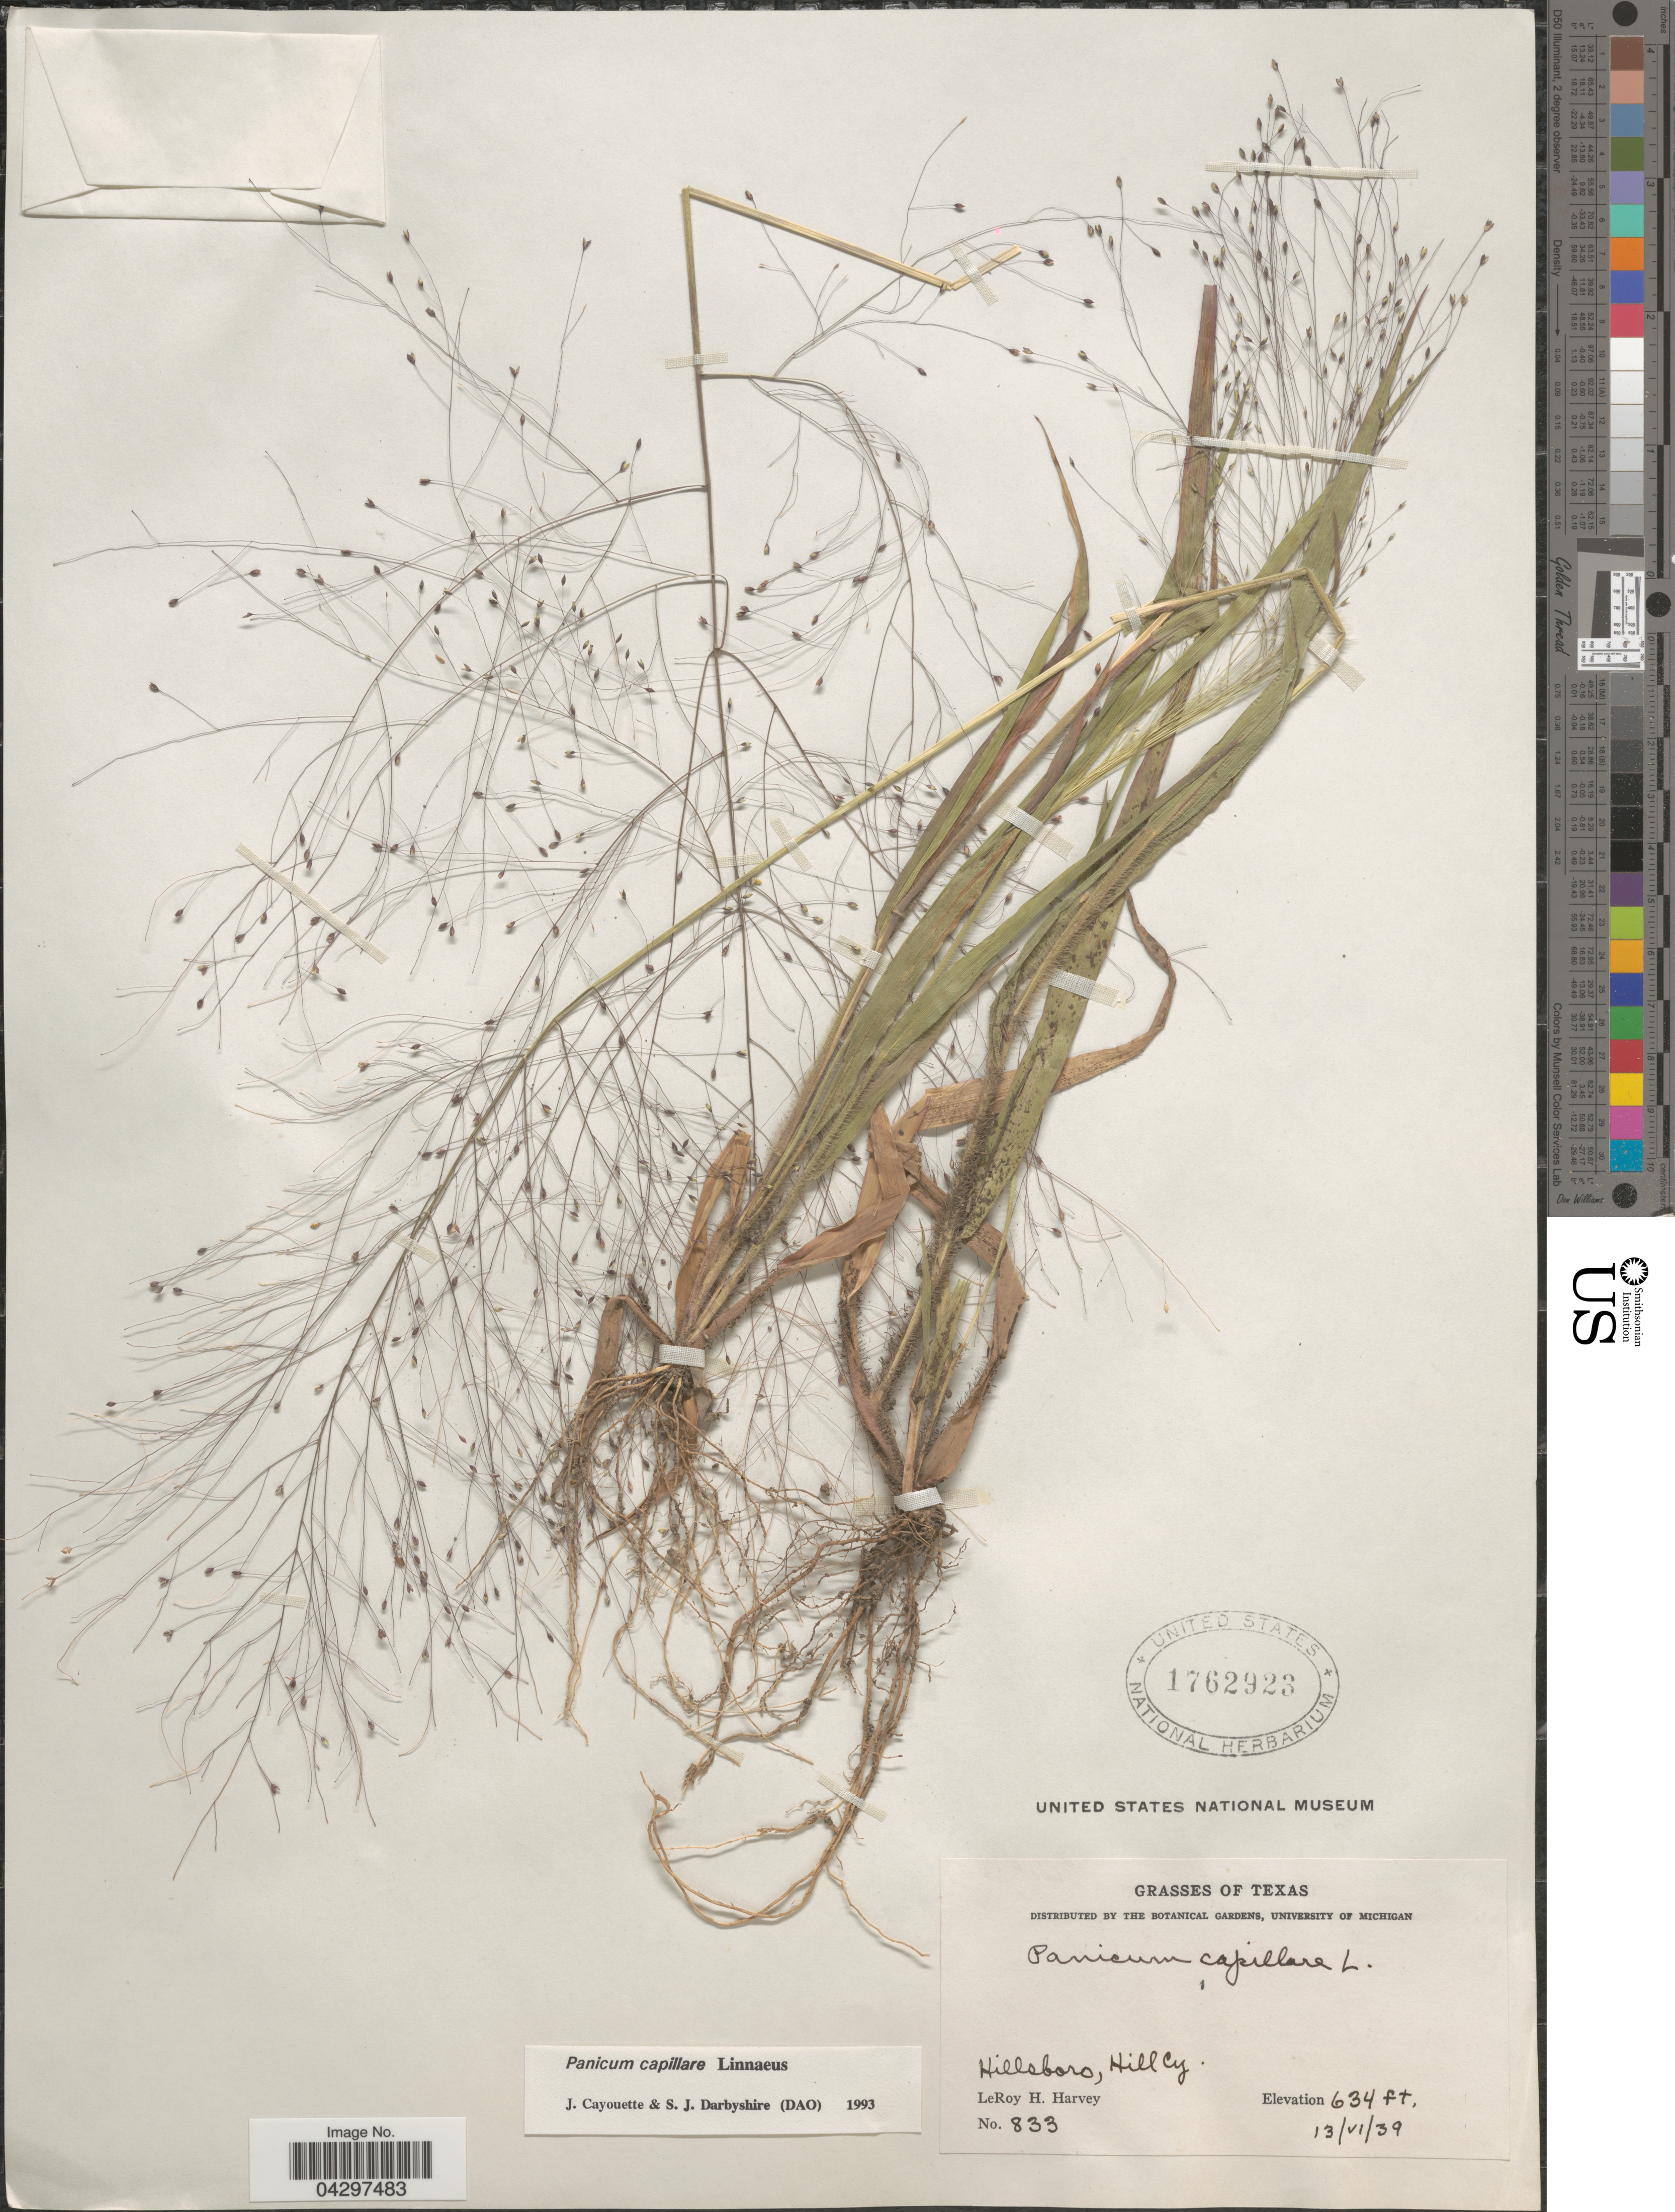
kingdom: Plantae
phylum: Tracheophyta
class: Liliopsida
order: Poales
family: Poaceae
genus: Panicum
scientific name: Panicum capillare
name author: L.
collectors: L. H. Harvey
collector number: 833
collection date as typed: Transcribed d/m/y: 13/6/39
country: United States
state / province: Texas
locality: Hillsboro, Hill Cy.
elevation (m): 193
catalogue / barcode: US 1762923